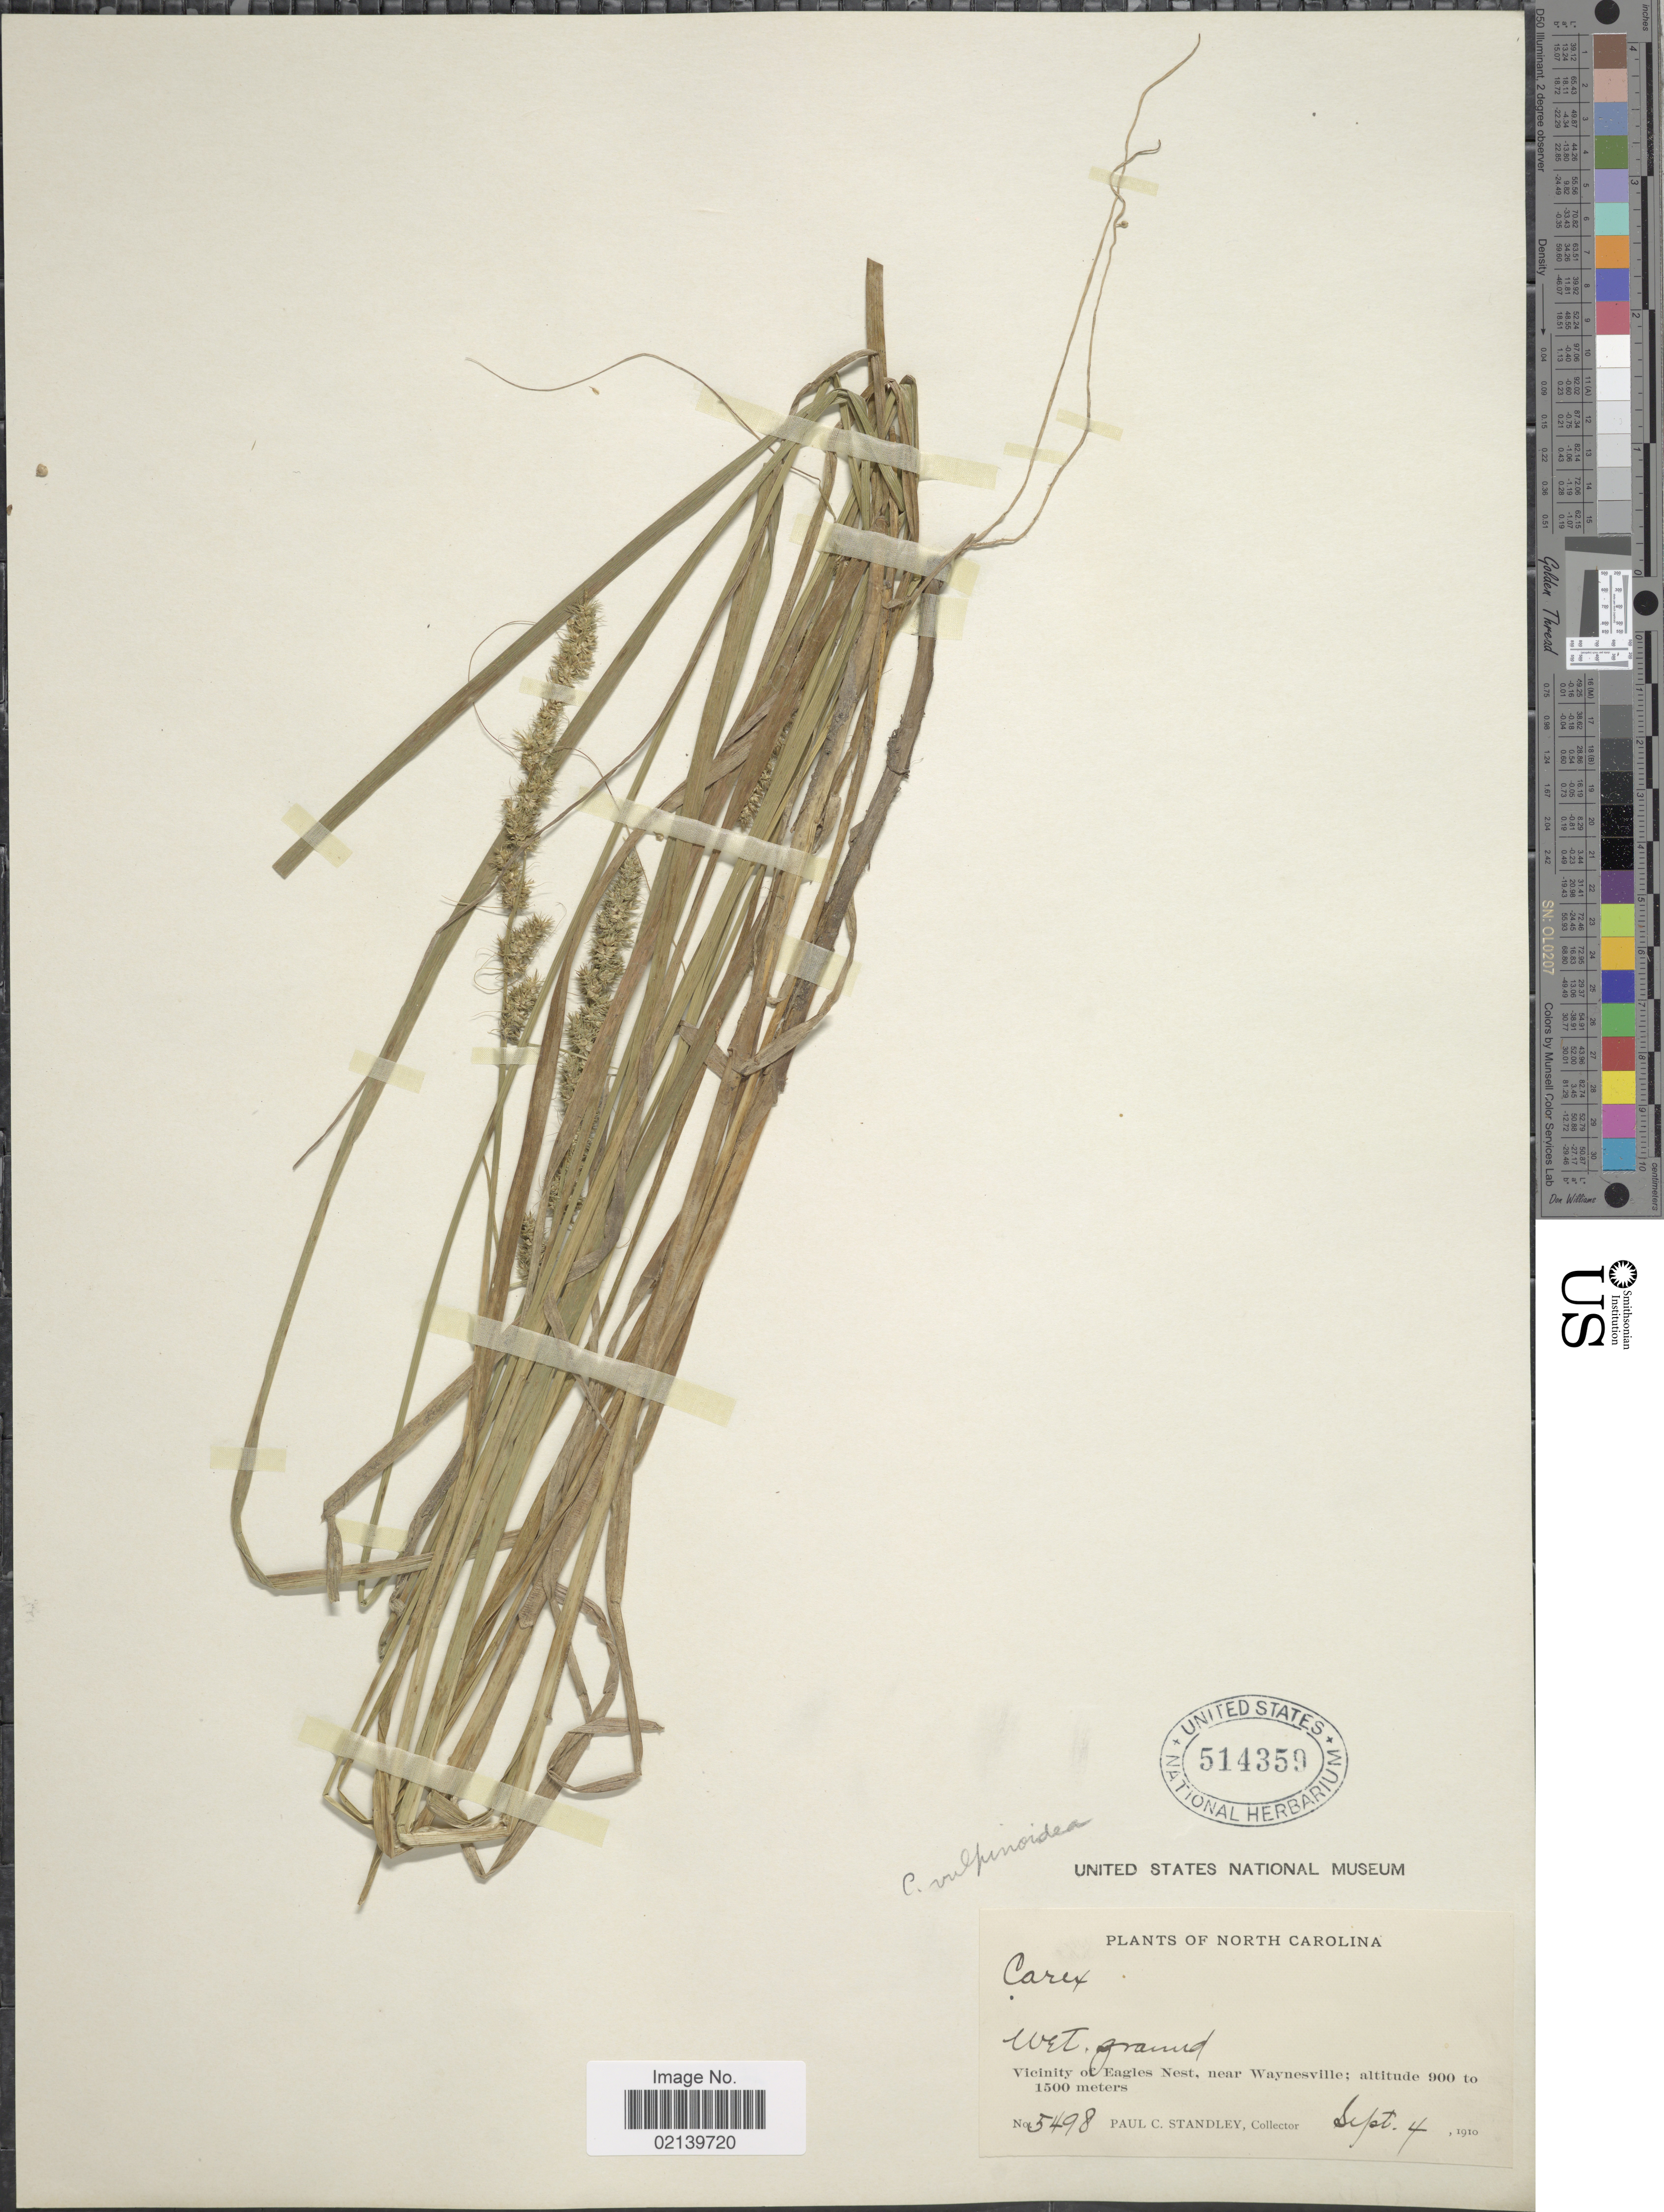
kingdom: Plantae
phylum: Tracheophyta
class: Liliopsida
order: Poales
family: Cyperaceae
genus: Carex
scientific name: Carex vulpinoidea Michx.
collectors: P. C. Standley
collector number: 5498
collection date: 1910-09-04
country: United States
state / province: North Carolina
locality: Vicinity of Eagles Nest, near Waynesville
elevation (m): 900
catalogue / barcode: US 514359